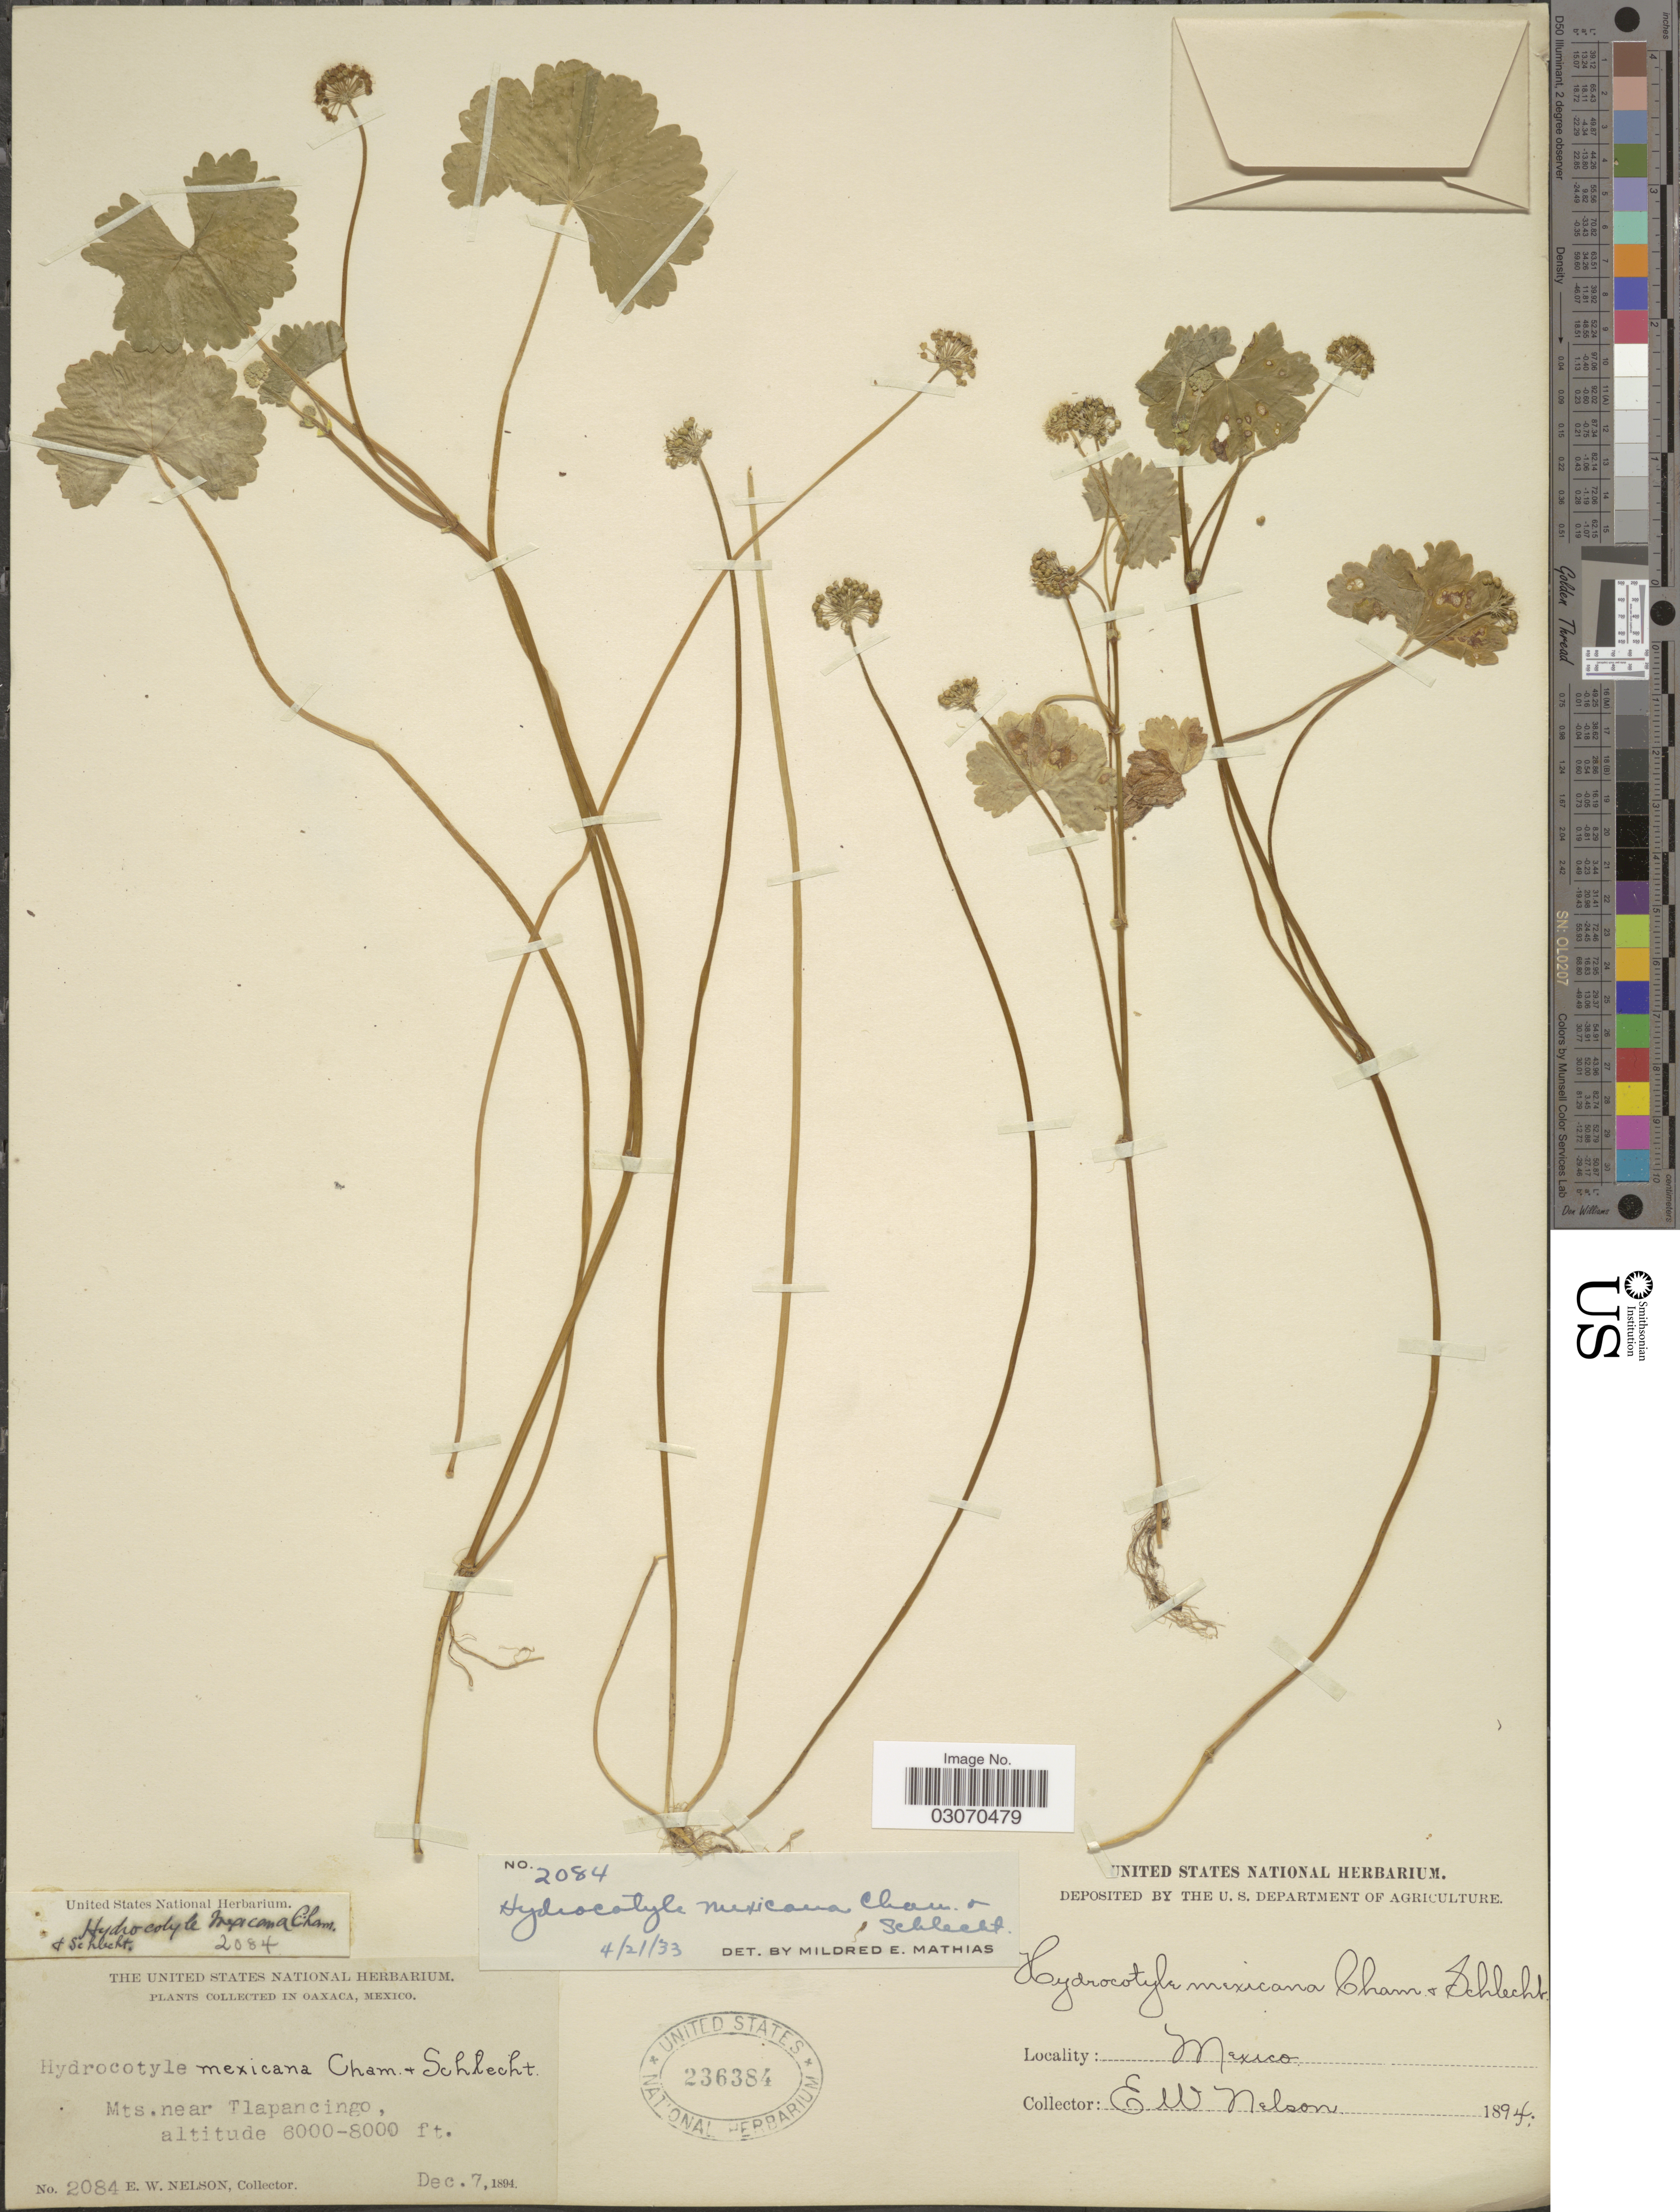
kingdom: Plantae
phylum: Tracheophyta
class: Magnoliopsida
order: Apiales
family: Araliaceae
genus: Hydrocotyle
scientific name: Hydrocotyle mexicana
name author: Schltdl. & Cham.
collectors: E. W. Nelson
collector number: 2084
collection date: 1894-12-07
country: Mexico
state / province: Oaxaca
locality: Mts. near Tlapancingo.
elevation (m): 1829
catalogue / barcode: US 236384